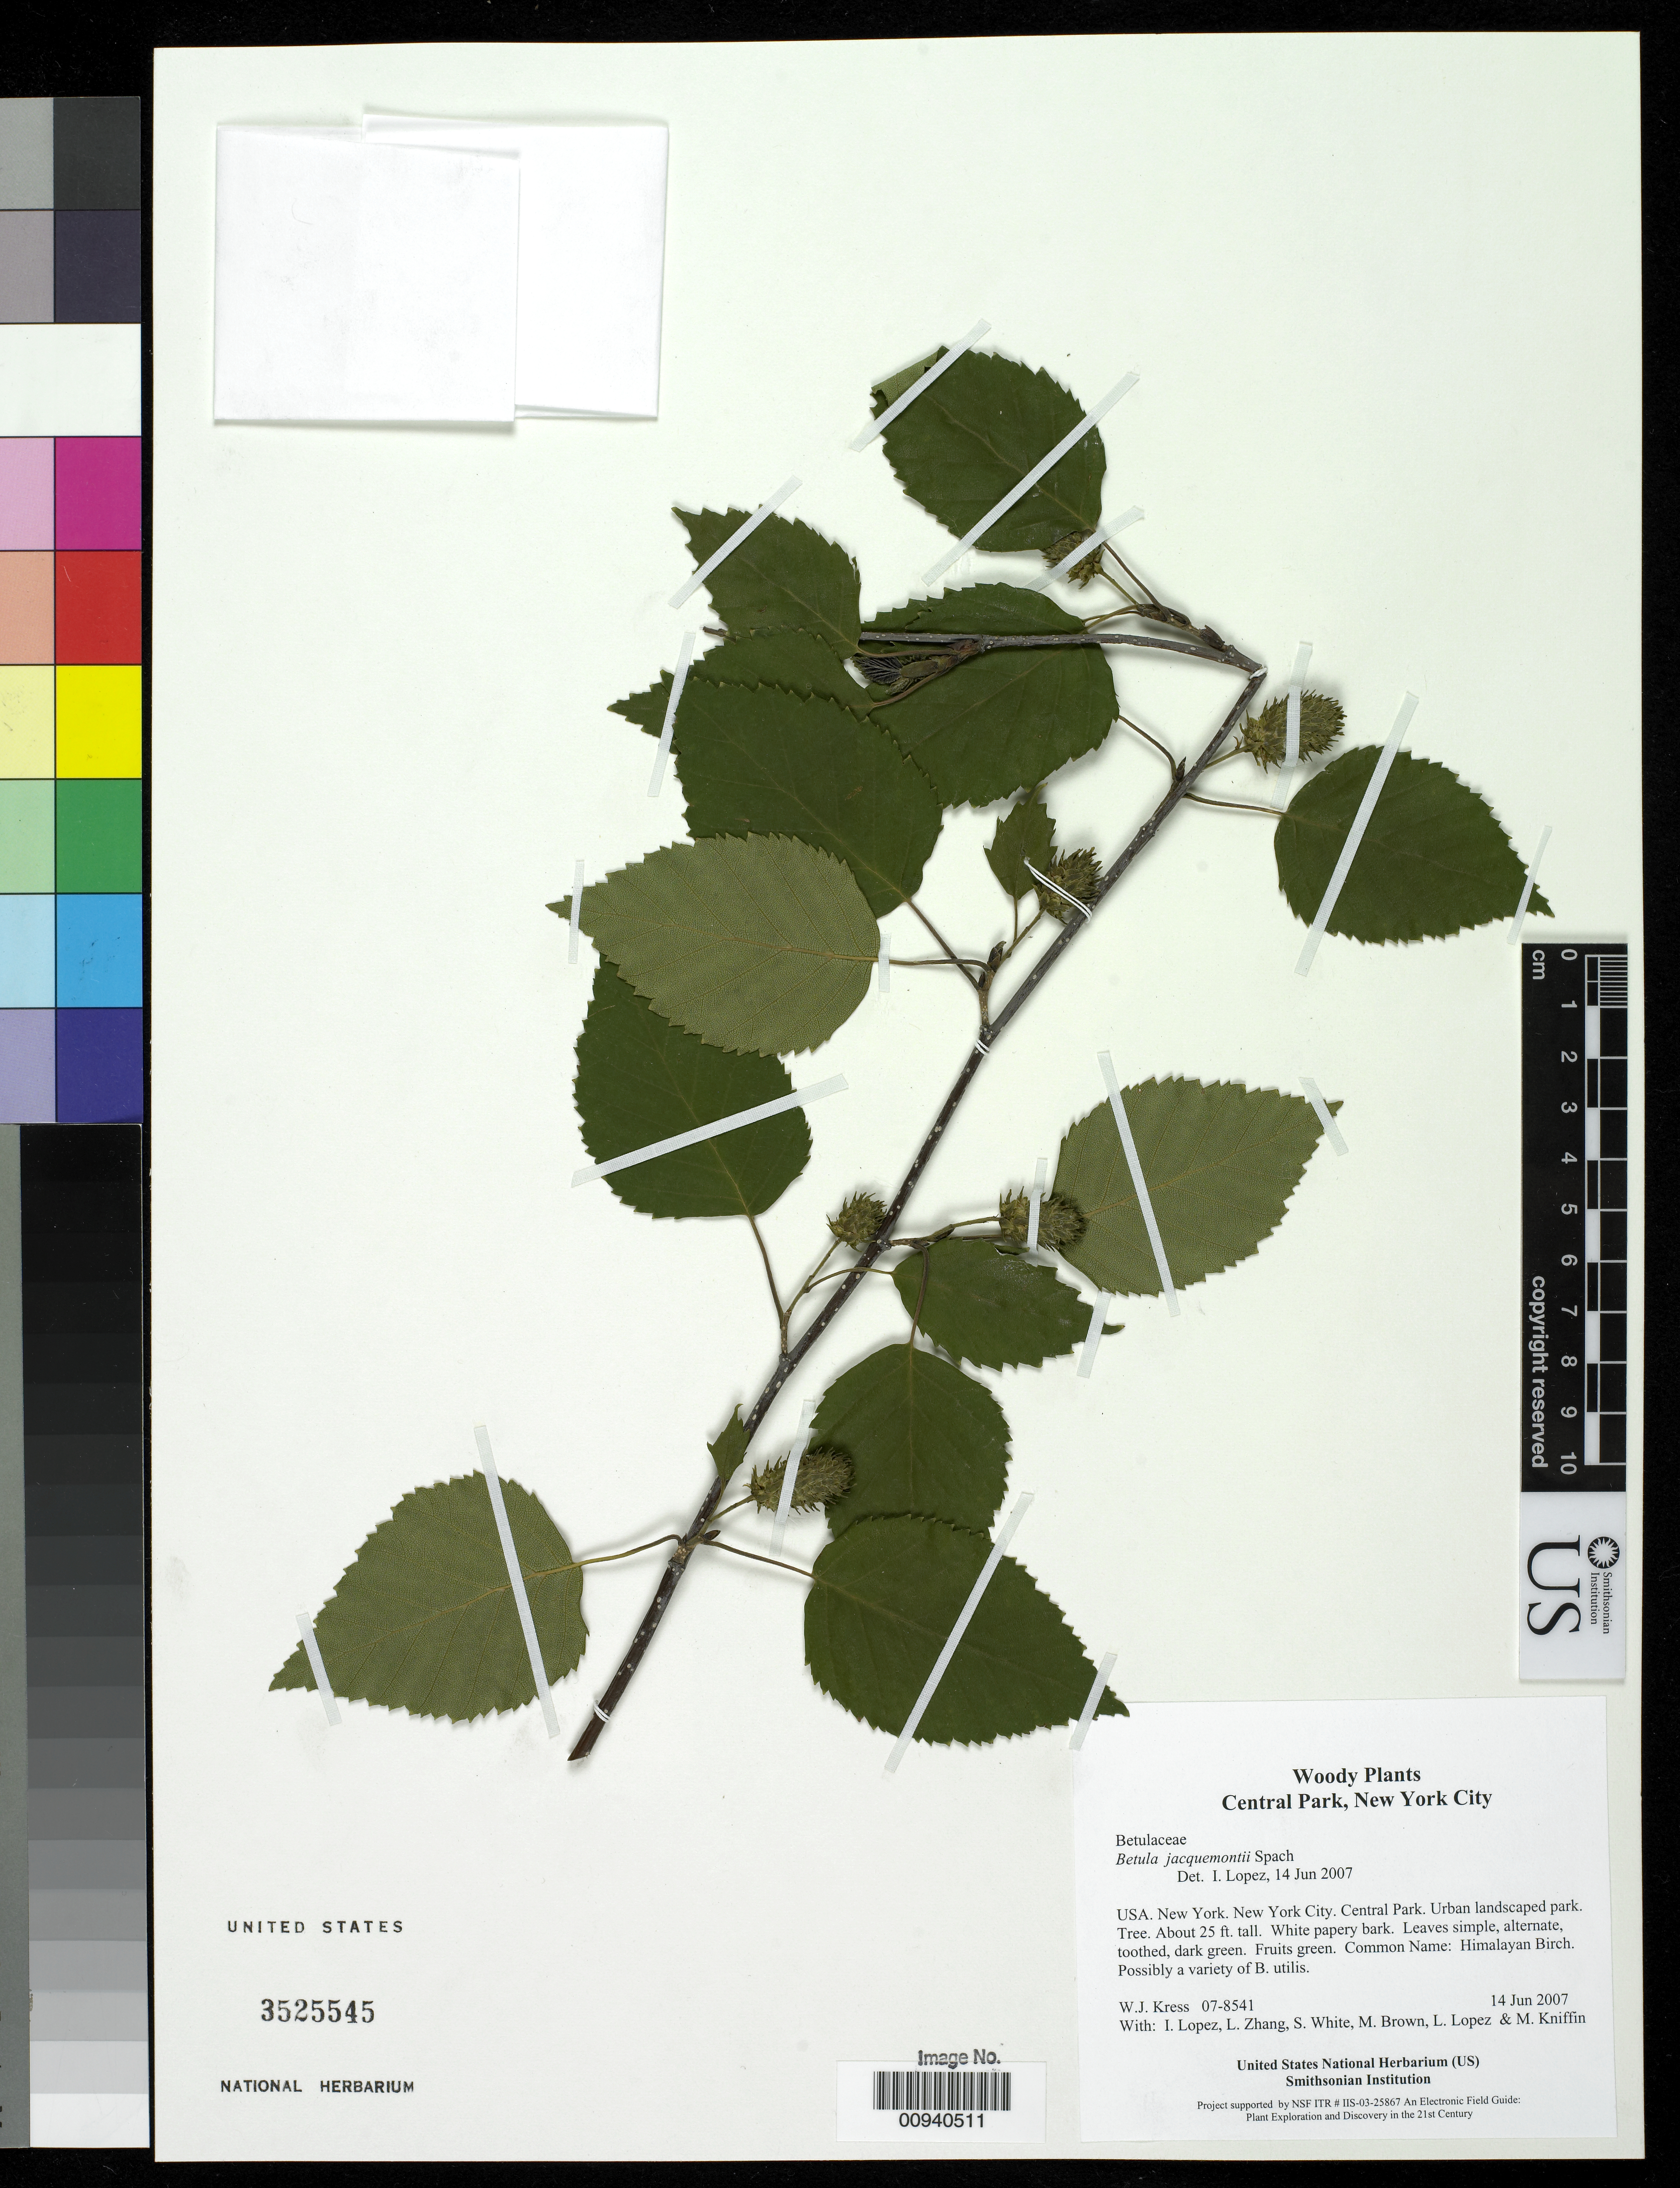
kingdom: Plantae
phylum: Tracheophyta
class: Magnoliopsida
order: Fagales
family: Betulaceae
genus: Betula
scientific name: Betula jacquemontii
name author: Spach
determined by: Lopez, Ida C., (BOT), Smithsonian Institution - National Museum of Natural History (UNITED STATES)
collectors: W. J. Kress, I. C. Lopez, L. B. Zhang, S. White, M. Brown, L. López & M. Kniffin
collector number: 07-8541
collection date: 2007-06-14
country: United States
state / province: New York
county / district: New York City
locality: Central Park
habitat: Urban landscaped park.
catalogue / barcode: US 3525545